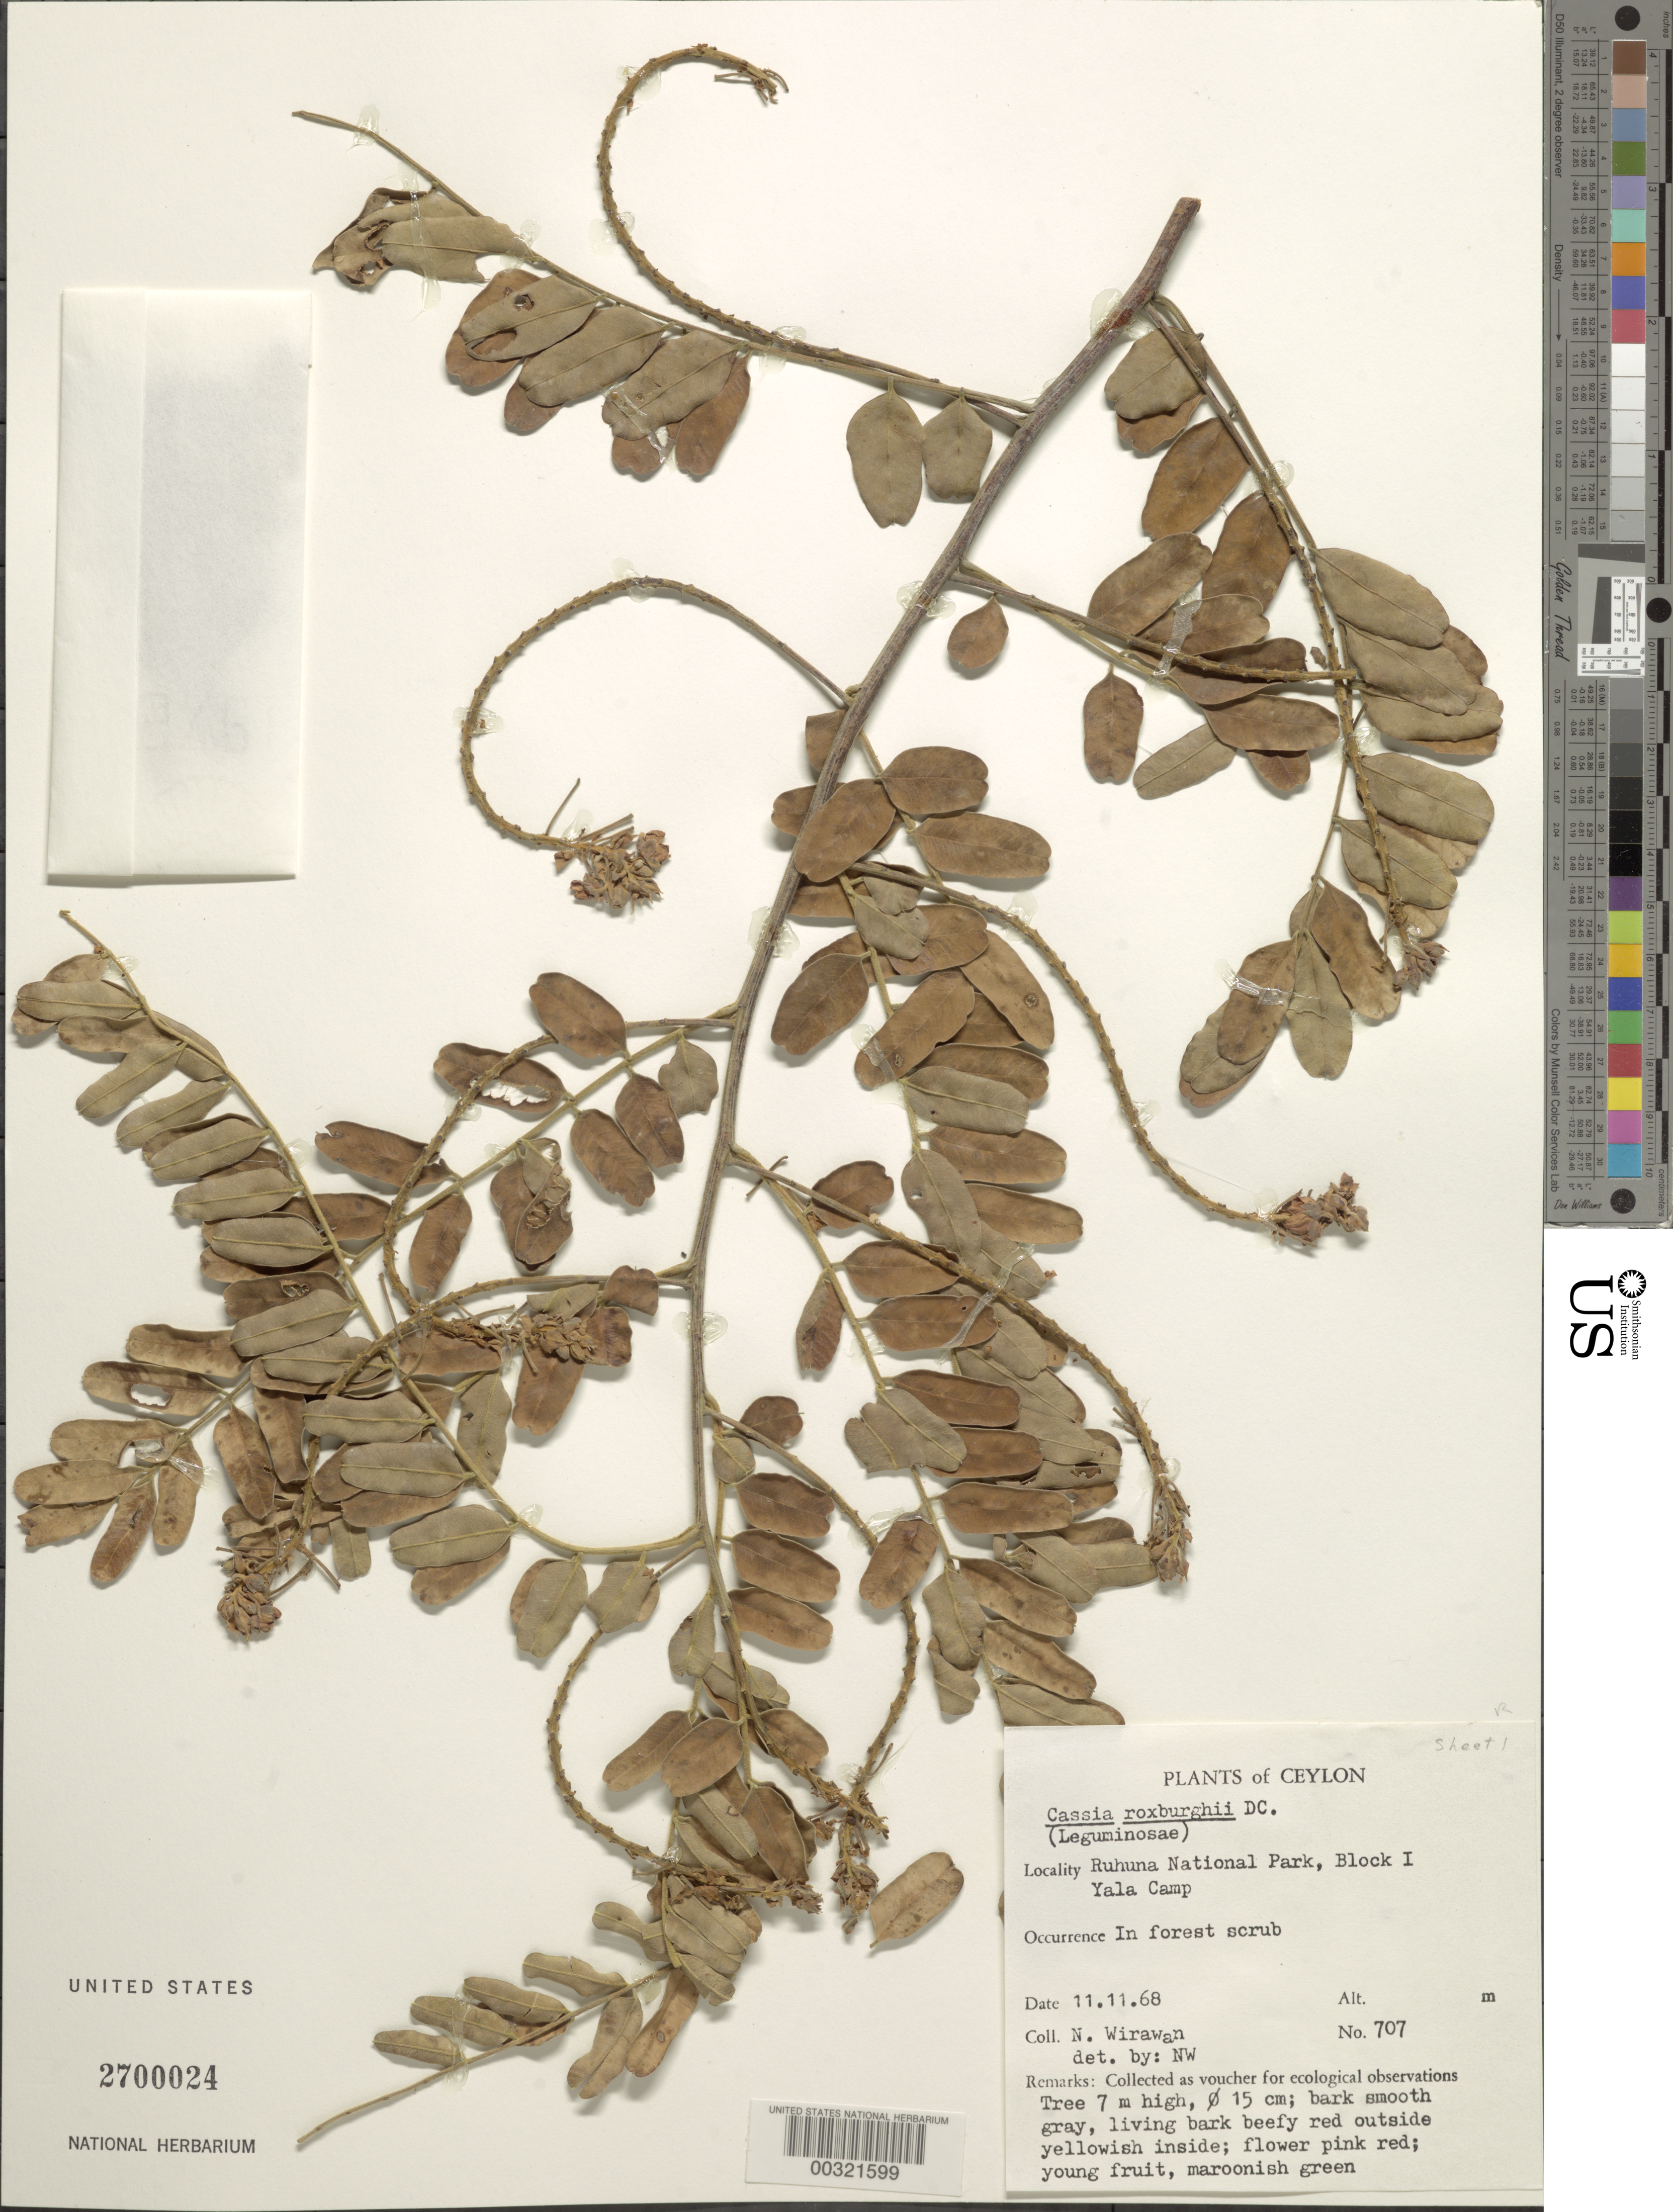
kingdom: Plantae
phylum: Tracheophyta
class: Magnoliopsida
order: Fabales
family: Fabaceae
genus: Cassia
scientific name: Cassia roxburghii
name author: Steud.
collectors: N. Wirawan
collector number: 707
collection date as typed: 11 Nov 1968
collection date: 1968-11-11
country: Sri Lanka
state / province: Southern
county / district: Hambontota Dist.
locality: Ruhuna national park, block 1 yala camp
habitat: Forest scrub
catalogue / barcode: US 2700024